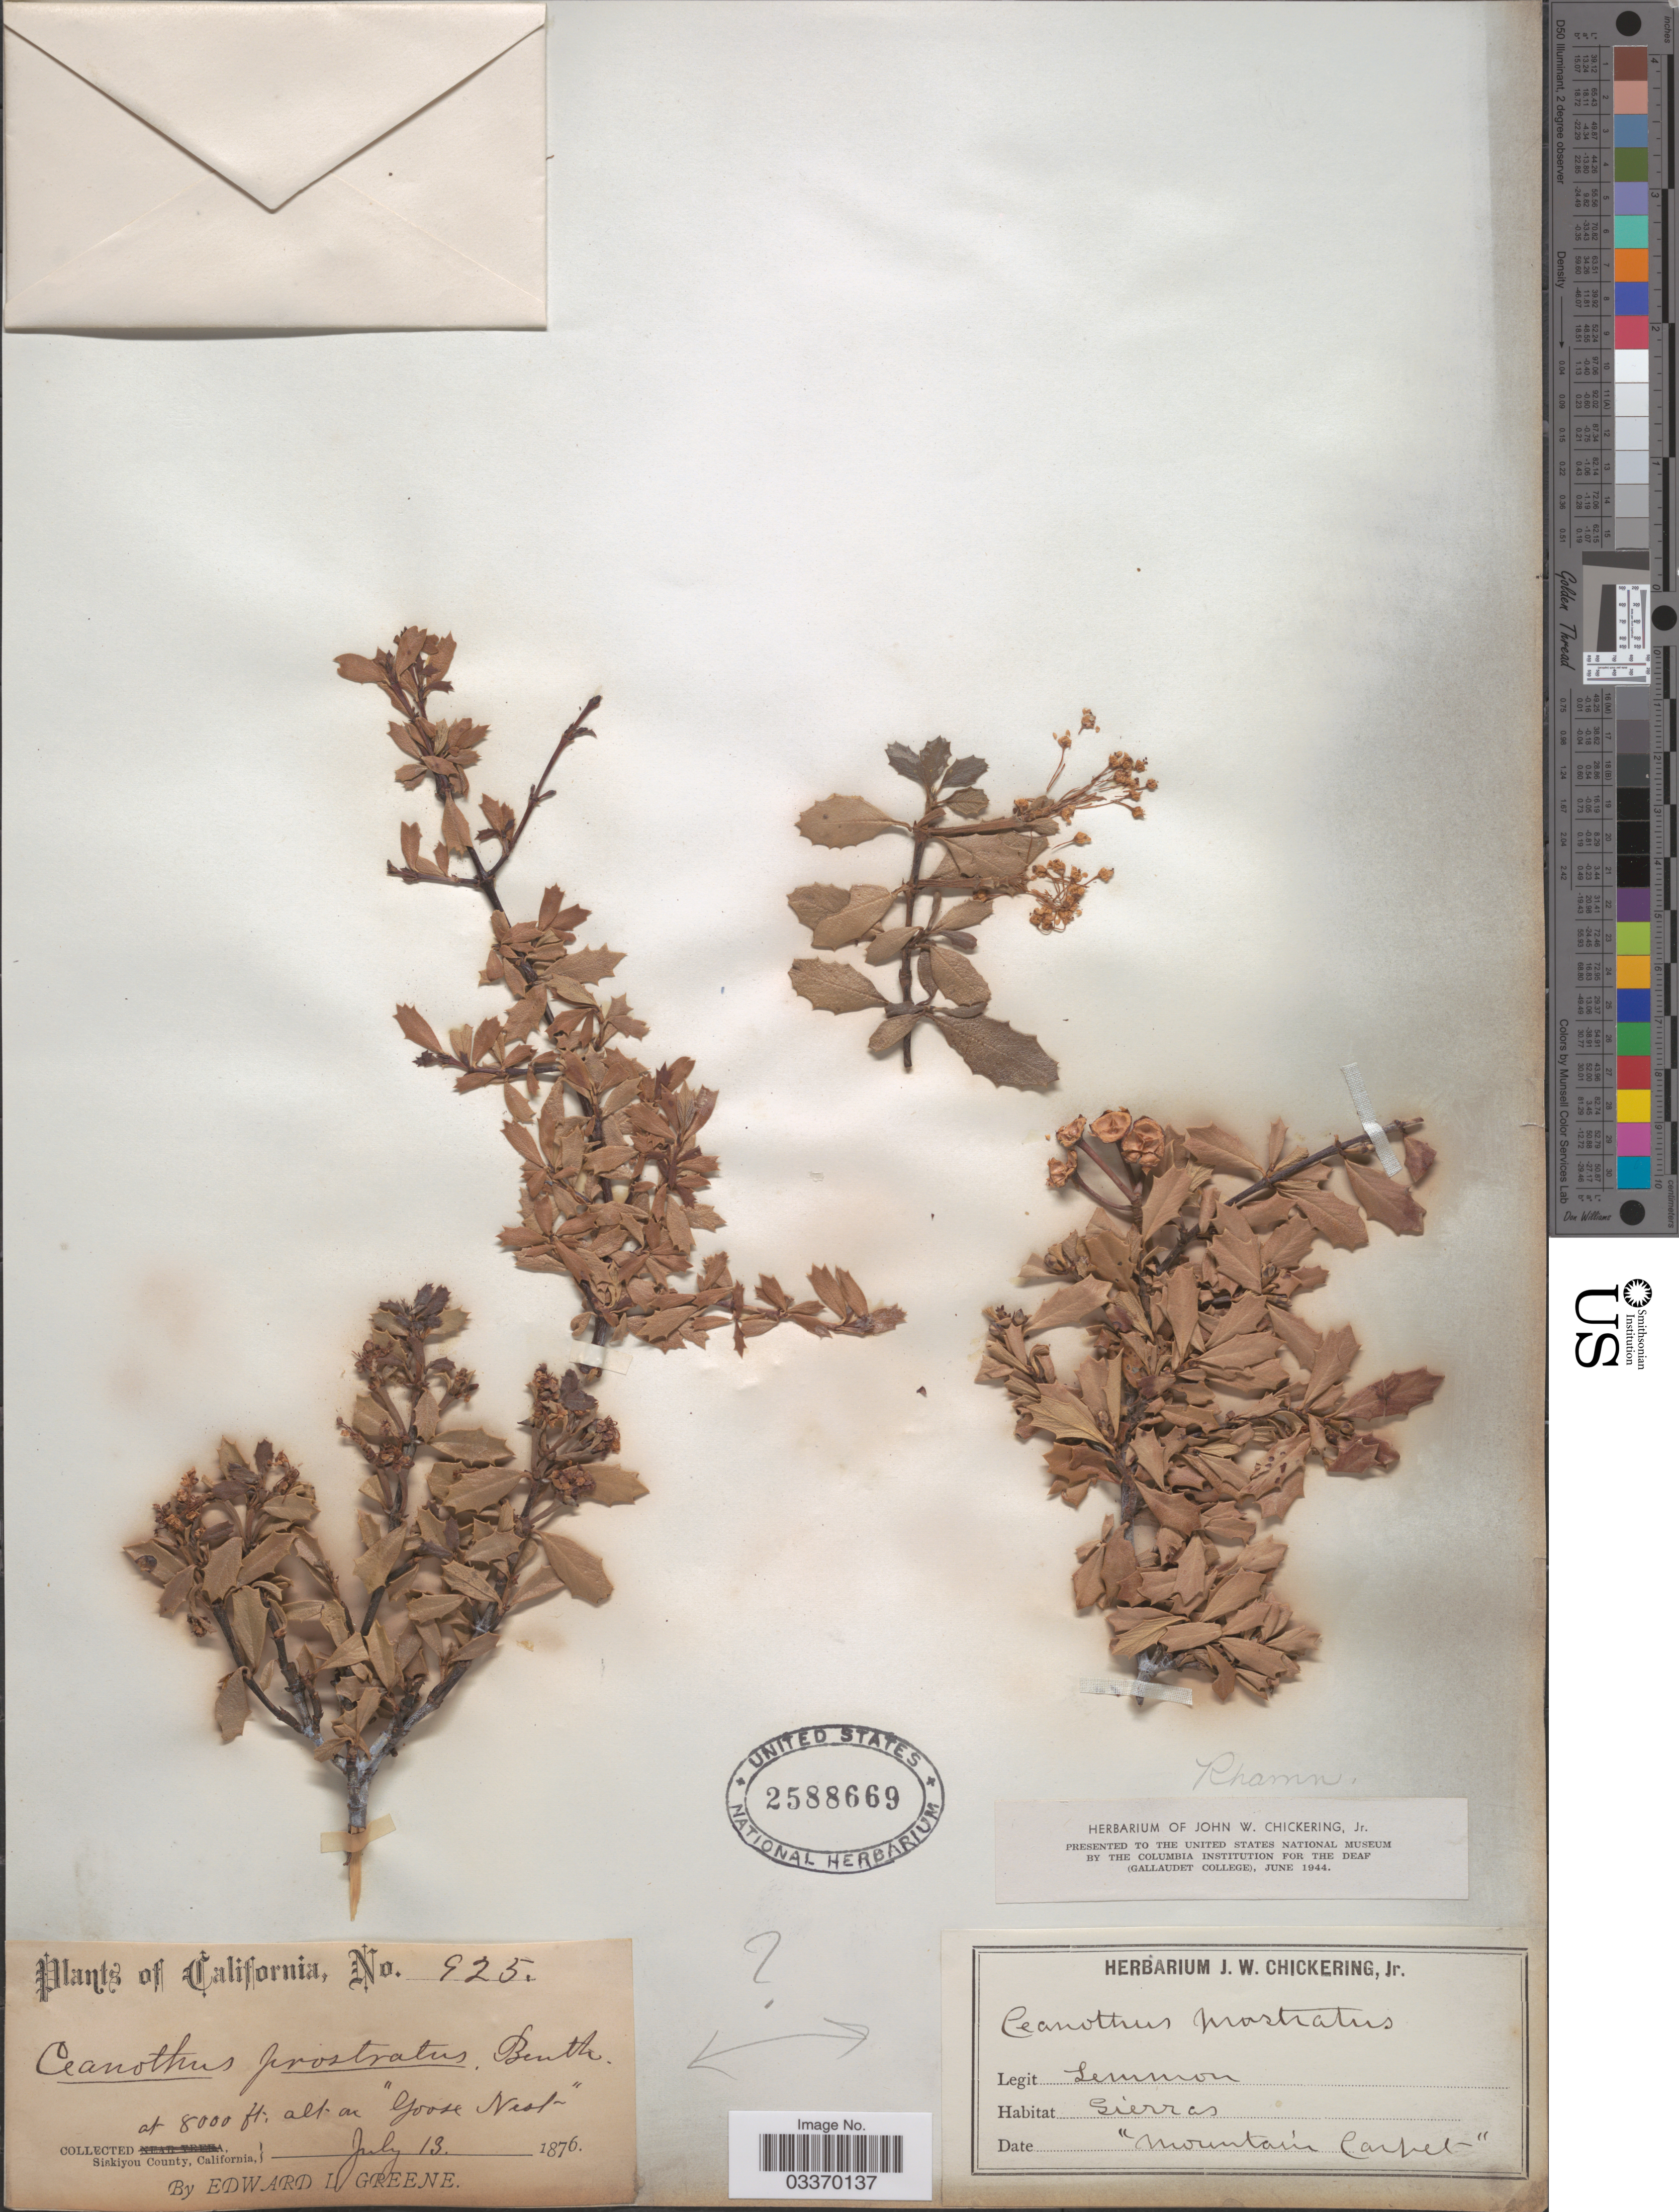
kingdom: Plantae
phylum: Tracheophyta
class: Magnoliopsida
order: Rosales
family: Rhamnaceae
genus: Ceanothus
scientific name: Ceanothus prostratus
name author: Benth.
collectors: -- Lemmon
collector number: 925*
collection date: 1876-07-13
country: United States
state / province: California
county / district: Siskiyou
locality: Sierras, "Goose Nest", Siskiyou County.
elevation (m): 2438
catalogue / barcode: US 2588669